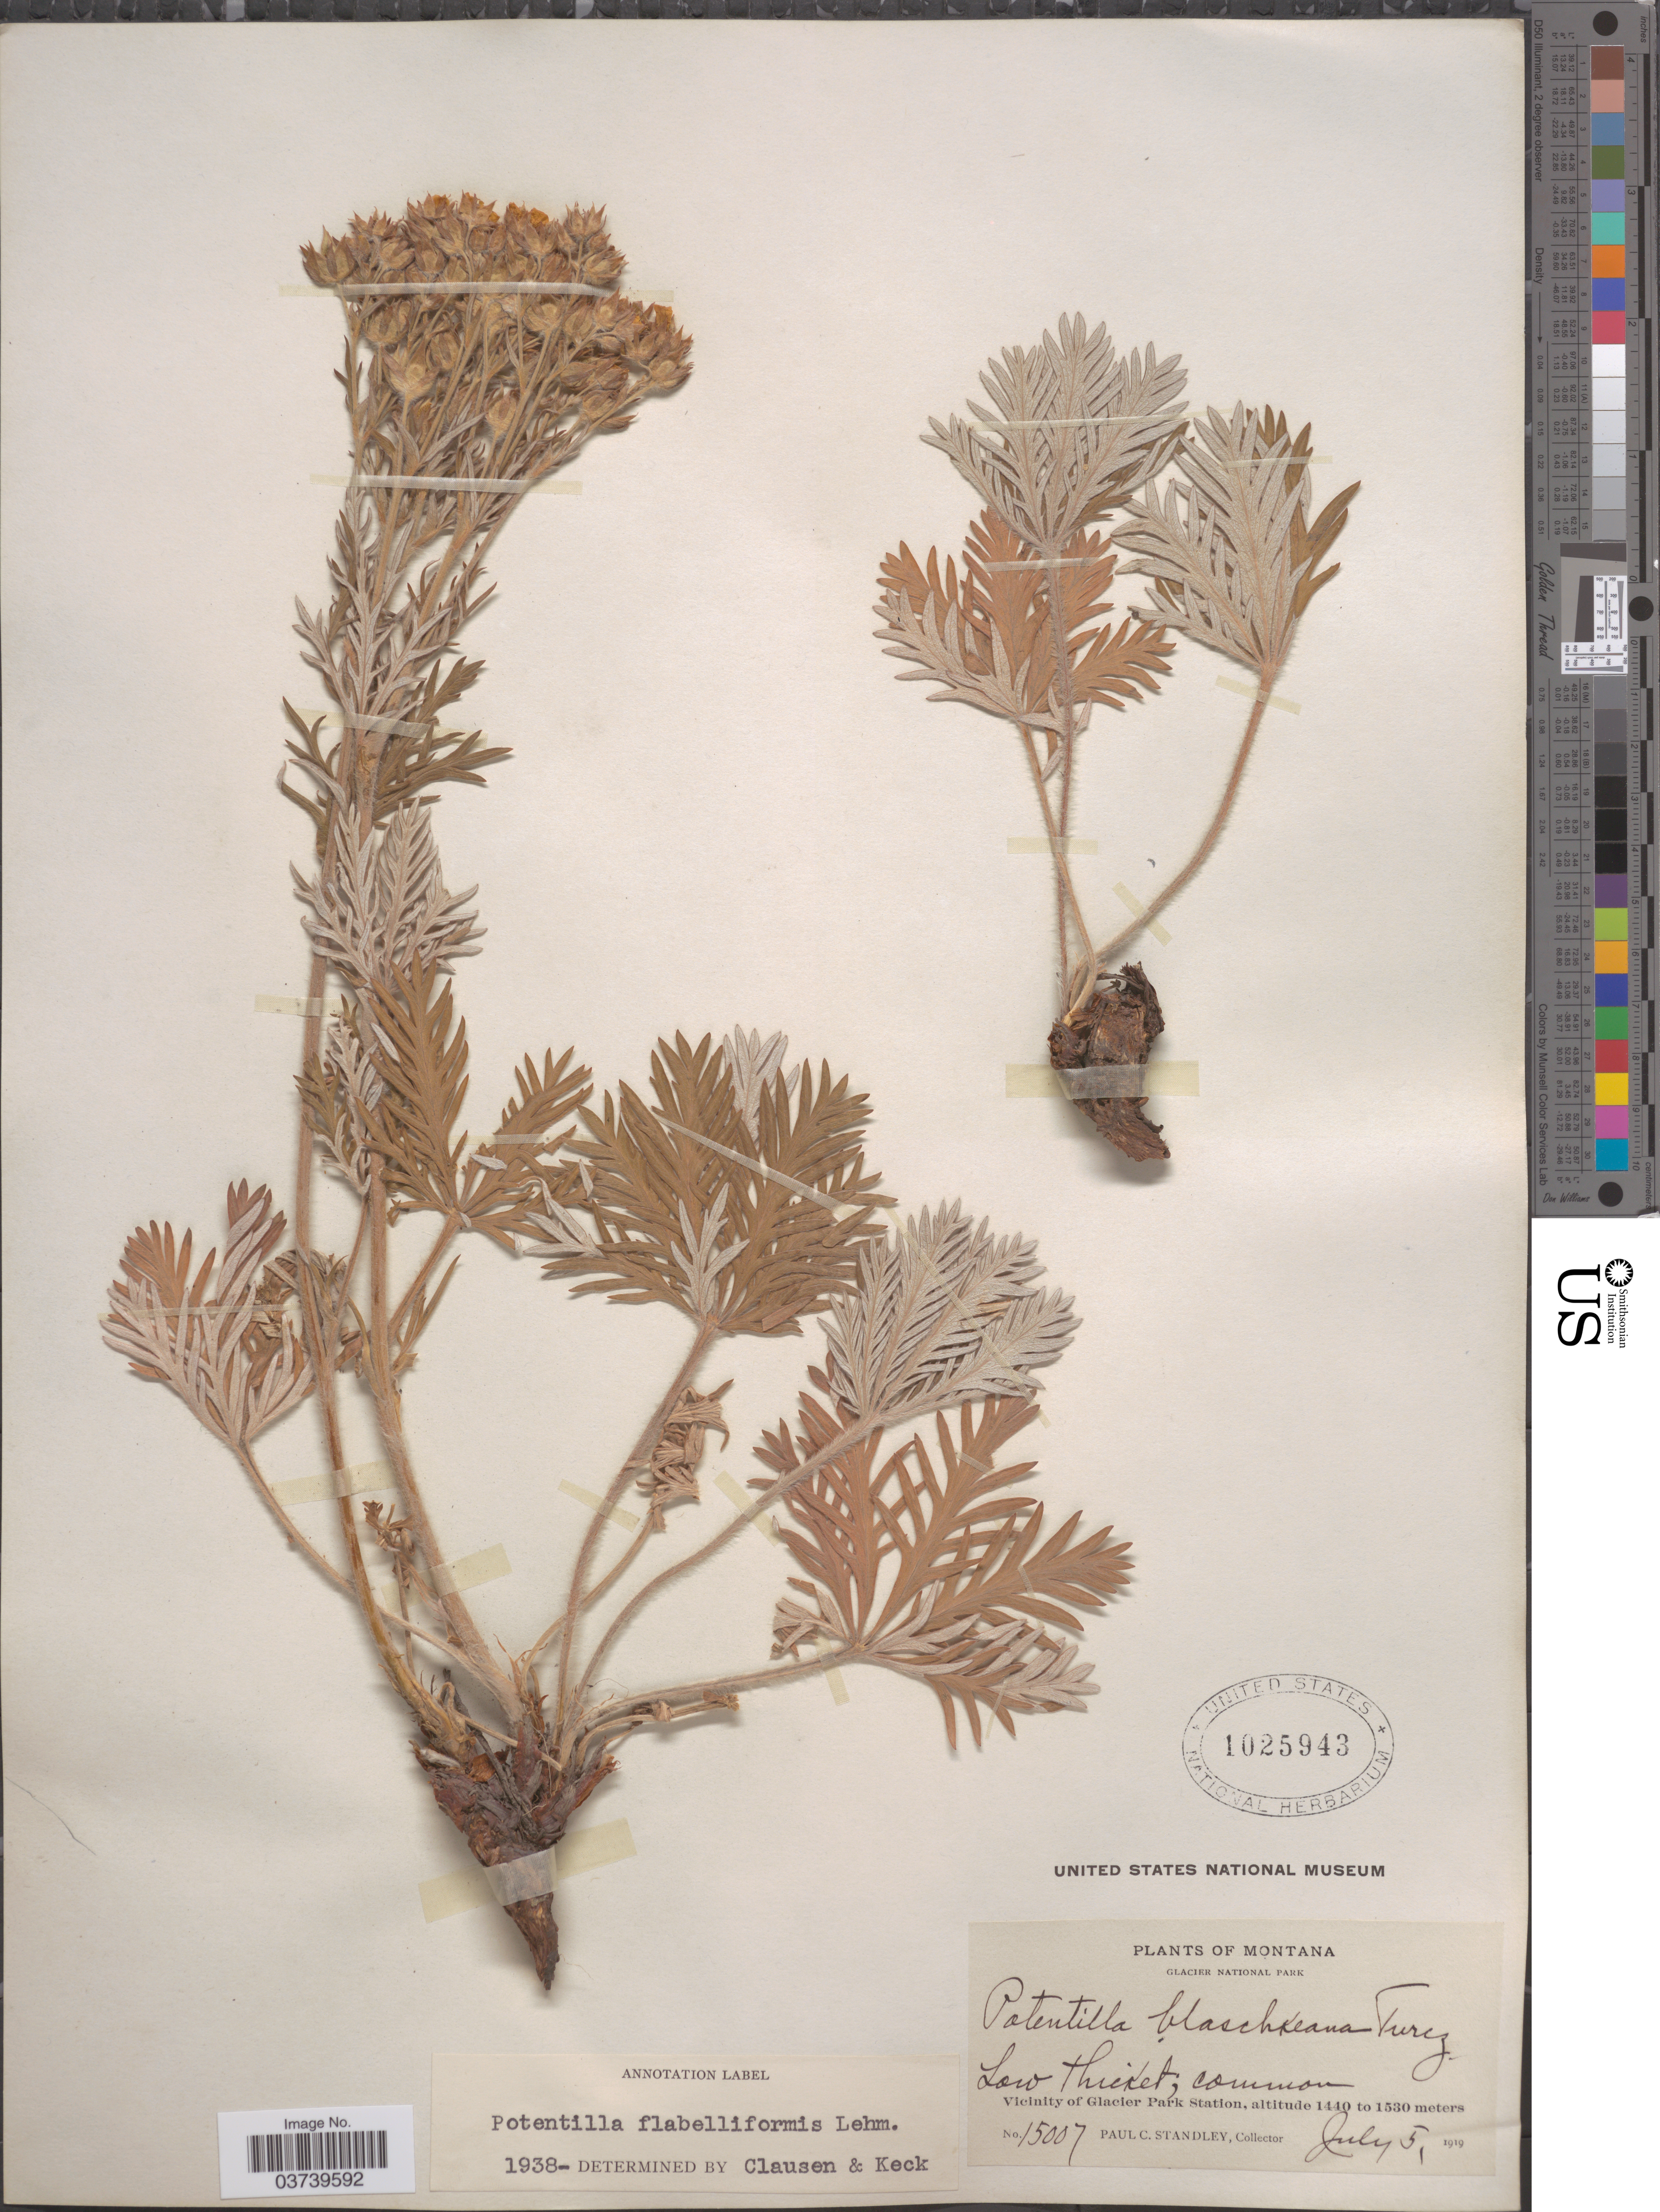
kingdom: Plantae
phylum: Tracheophyta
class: Magnoliopsida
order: Rosales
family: Rosaceae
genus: Potentilla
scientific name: Potentilla gracilis var. fastigiata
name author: (Nutt.) S. Watson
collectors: P. C. Standley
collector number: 15007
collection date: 1919-07-05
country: United States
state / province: Montana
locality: Glacier National Park. Vicinity of Glacier Park Station.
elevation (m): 1440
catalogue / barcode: US 1025943